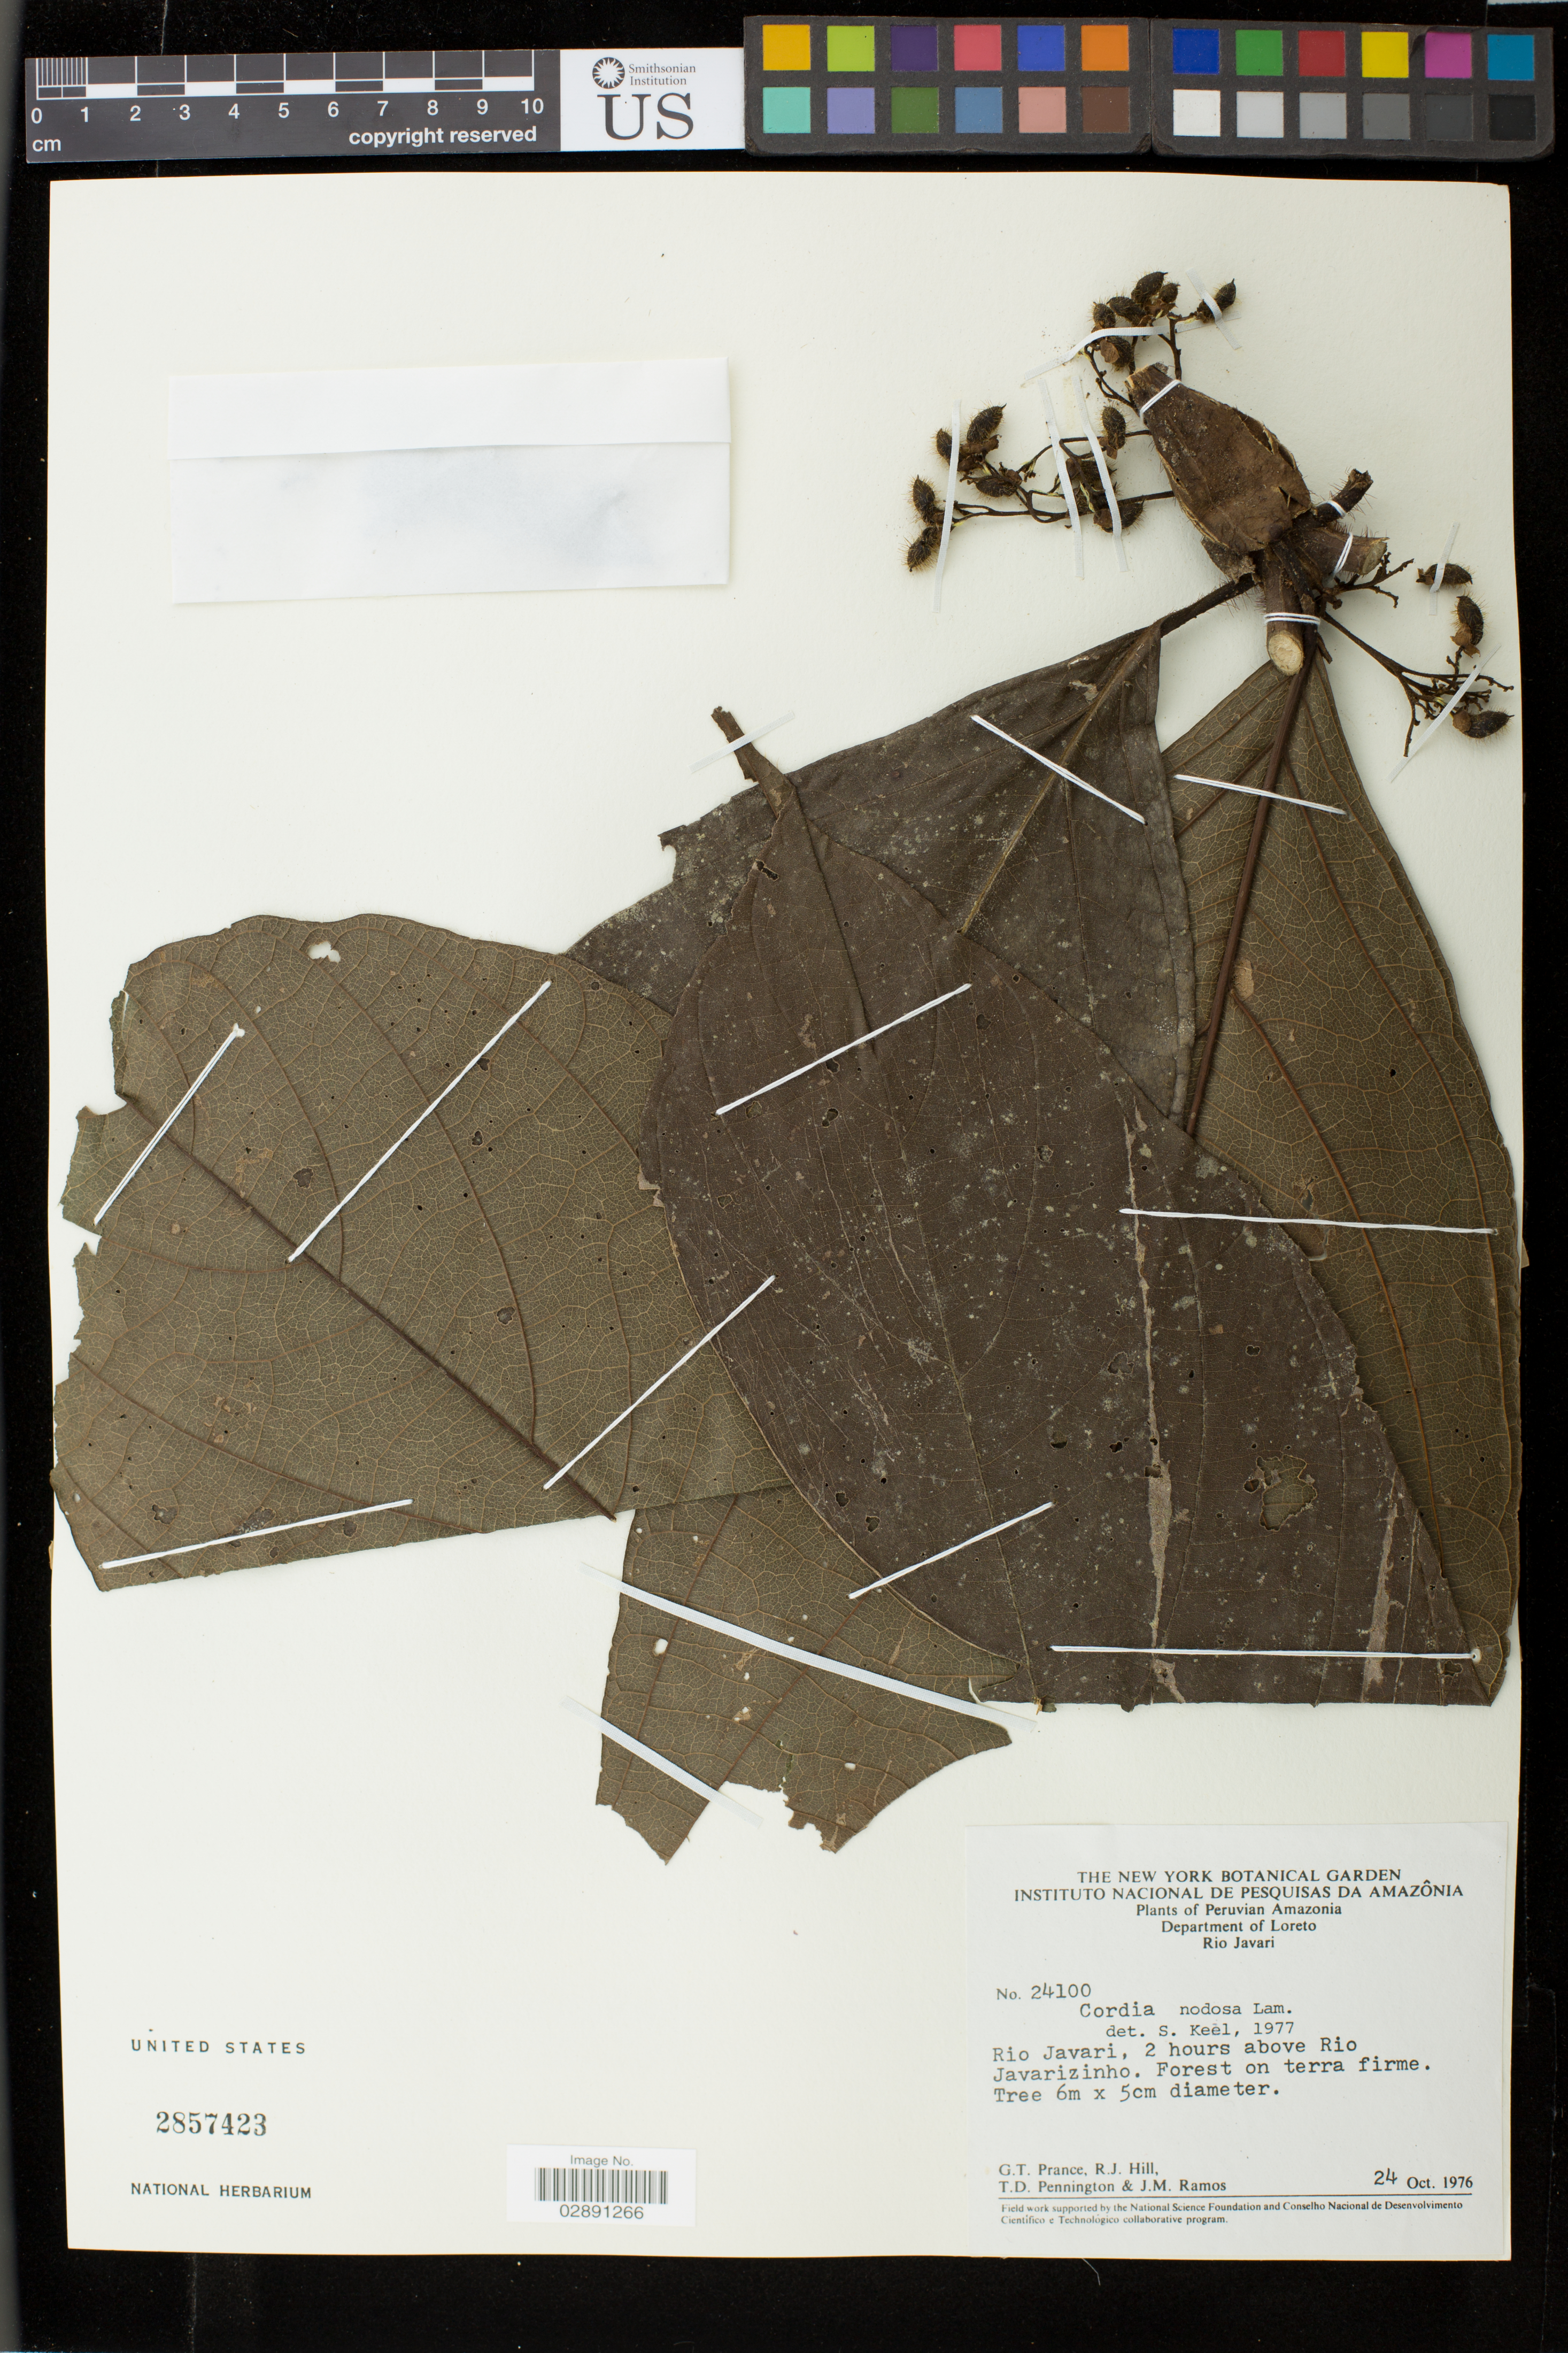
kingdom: Plantae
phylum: Tracheophyta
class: Magnoliopsida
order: Boraginales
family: Cordiaceae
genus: Cordia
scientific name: Cordia nodosa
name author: Lam.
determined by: Keel, S.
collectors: G. T. Prance, R. J. Hill, T. D. Pennington & J. M. Ramos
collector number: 24100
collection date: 1976-10-24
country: Peru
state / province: Loreto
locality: Amazonia, Rio Javari, 2 hours above Rio Javarizinho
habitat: forest on terra firme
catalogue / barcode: US 2857423